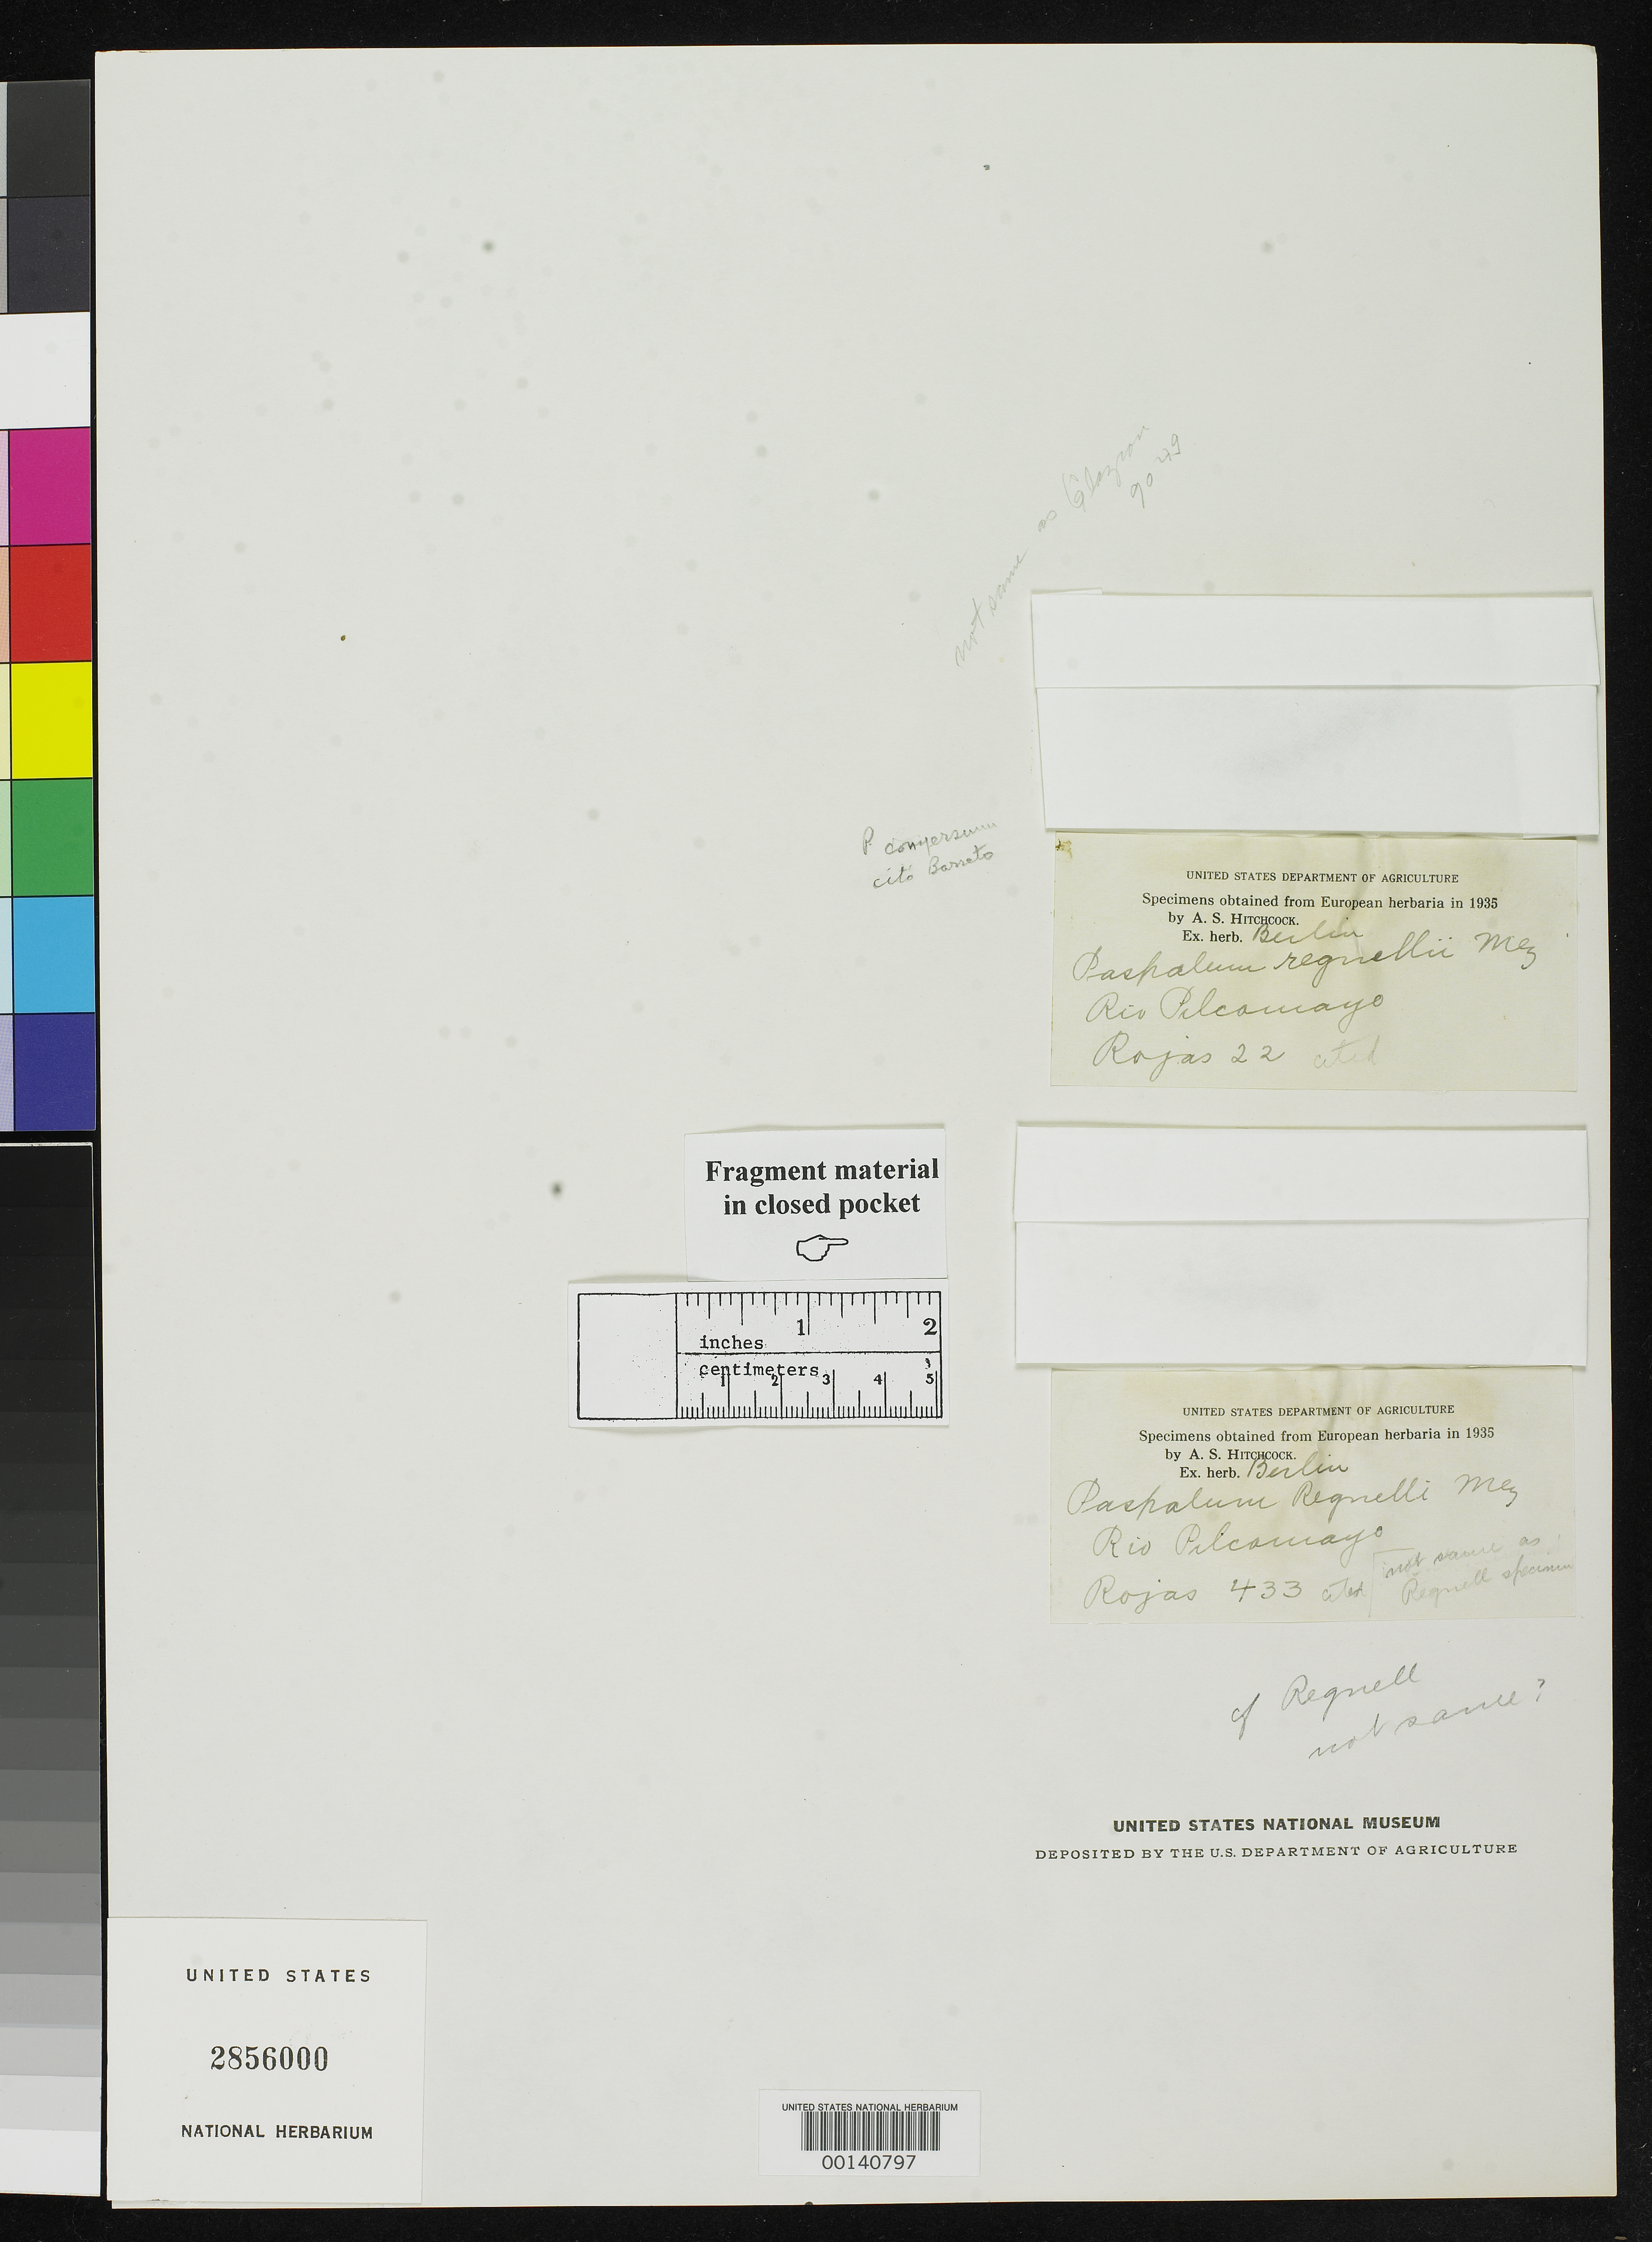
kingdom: Plantae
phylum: Tracheophyta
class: Liliopsida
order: Poales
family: Poaceae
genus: Paspalum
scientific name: Paspalum regnellii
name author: Mez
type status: Syntype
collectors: T. Rojas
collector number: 22 & 433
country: Uruguay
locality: Rio Pilcomayo.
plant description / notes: Fragmentary material of type specimens (Rojas 22 & 433) ex herb. Berlin.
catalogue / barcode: US 2856000